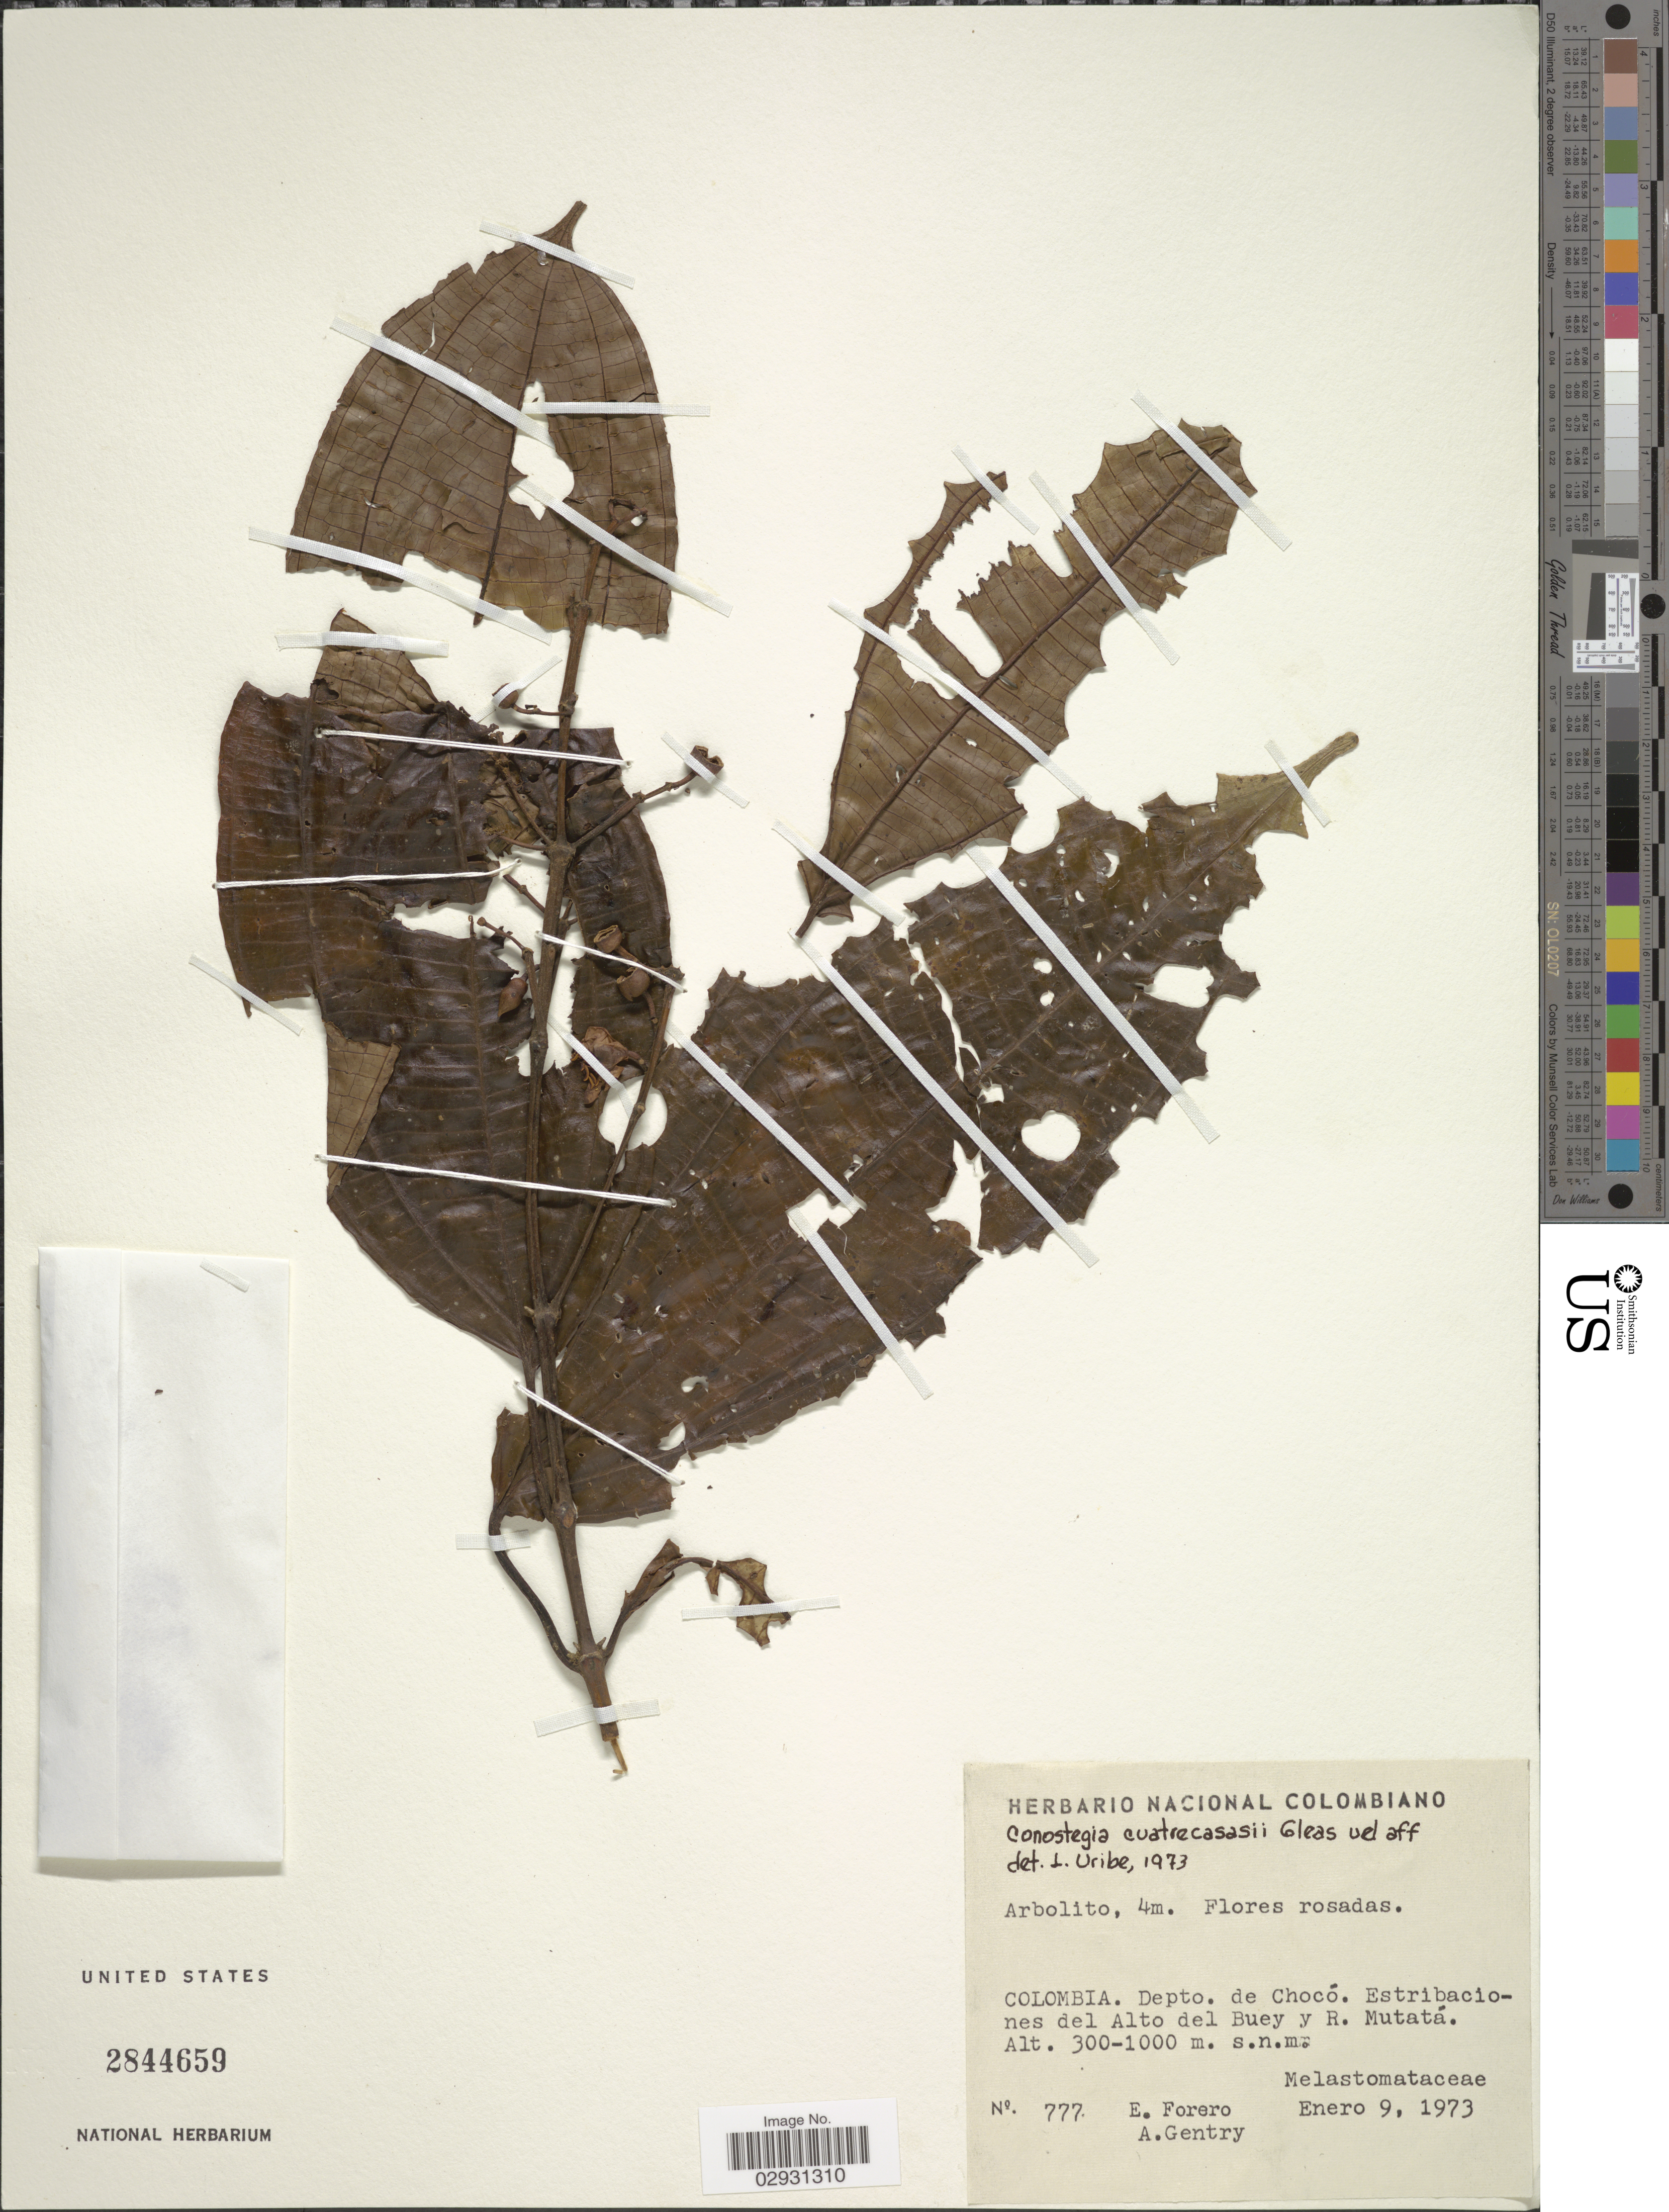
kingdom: Plantae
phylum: Tracheophyta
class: Magnoliopsida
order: Myrtales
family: Melastomataceae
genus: Conostegia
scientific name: Conostegia cuatrecasasii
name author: Gleason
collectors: E. Forero & A. H. Gentry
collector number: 777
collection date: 1973-01-09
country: Colombia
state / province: Chocó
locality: Depto. de Chocó. Estribaciones del Alto del Buey y R. Mutatá.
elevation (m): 300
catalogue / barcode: US 2844659